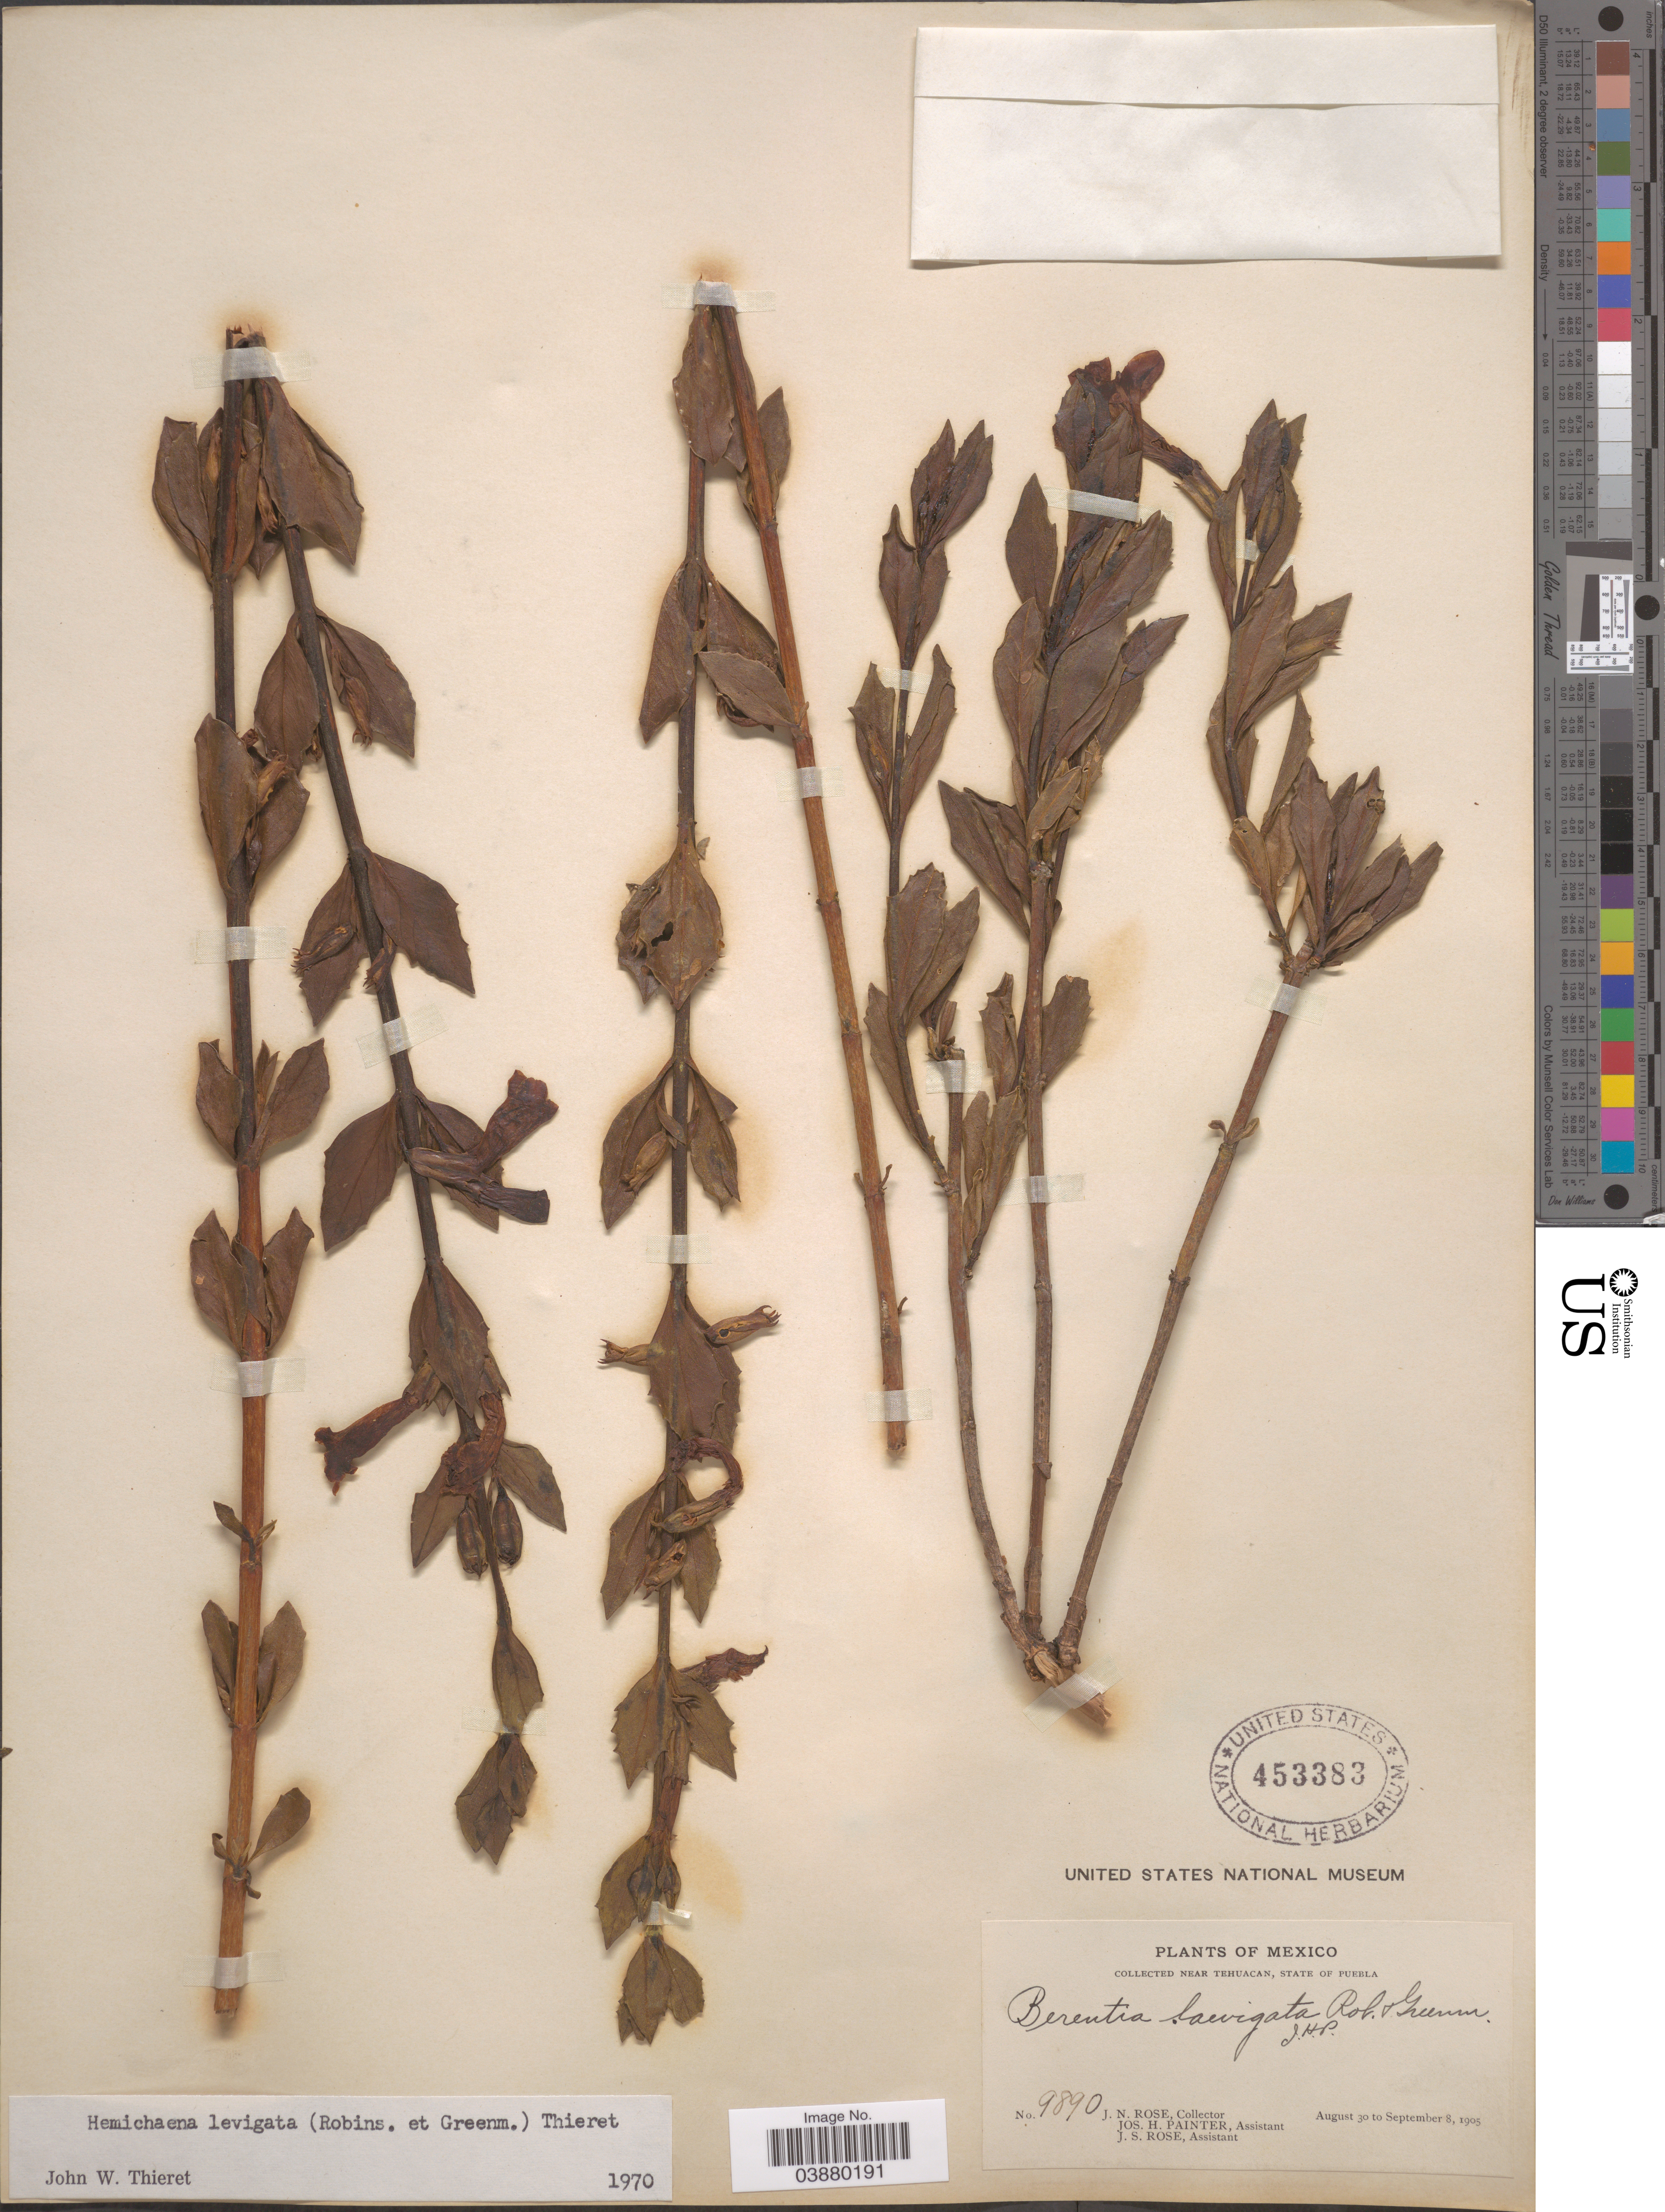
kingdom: Plantae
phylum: Tracheophyta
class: Magnoliopsida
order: Lamiales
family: Phrymaceae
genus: Hemichaena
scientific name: Hemichaena levigata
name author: (B.L. Rob. & Greenm.) Thieret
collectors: J. N. Rose, J. H. Painter & J. S. Rose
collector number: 9890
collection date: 1905-08-30/1905-09-08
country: Mexico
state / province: Puebla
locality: Near Tehuacan.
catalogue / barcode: US 453383